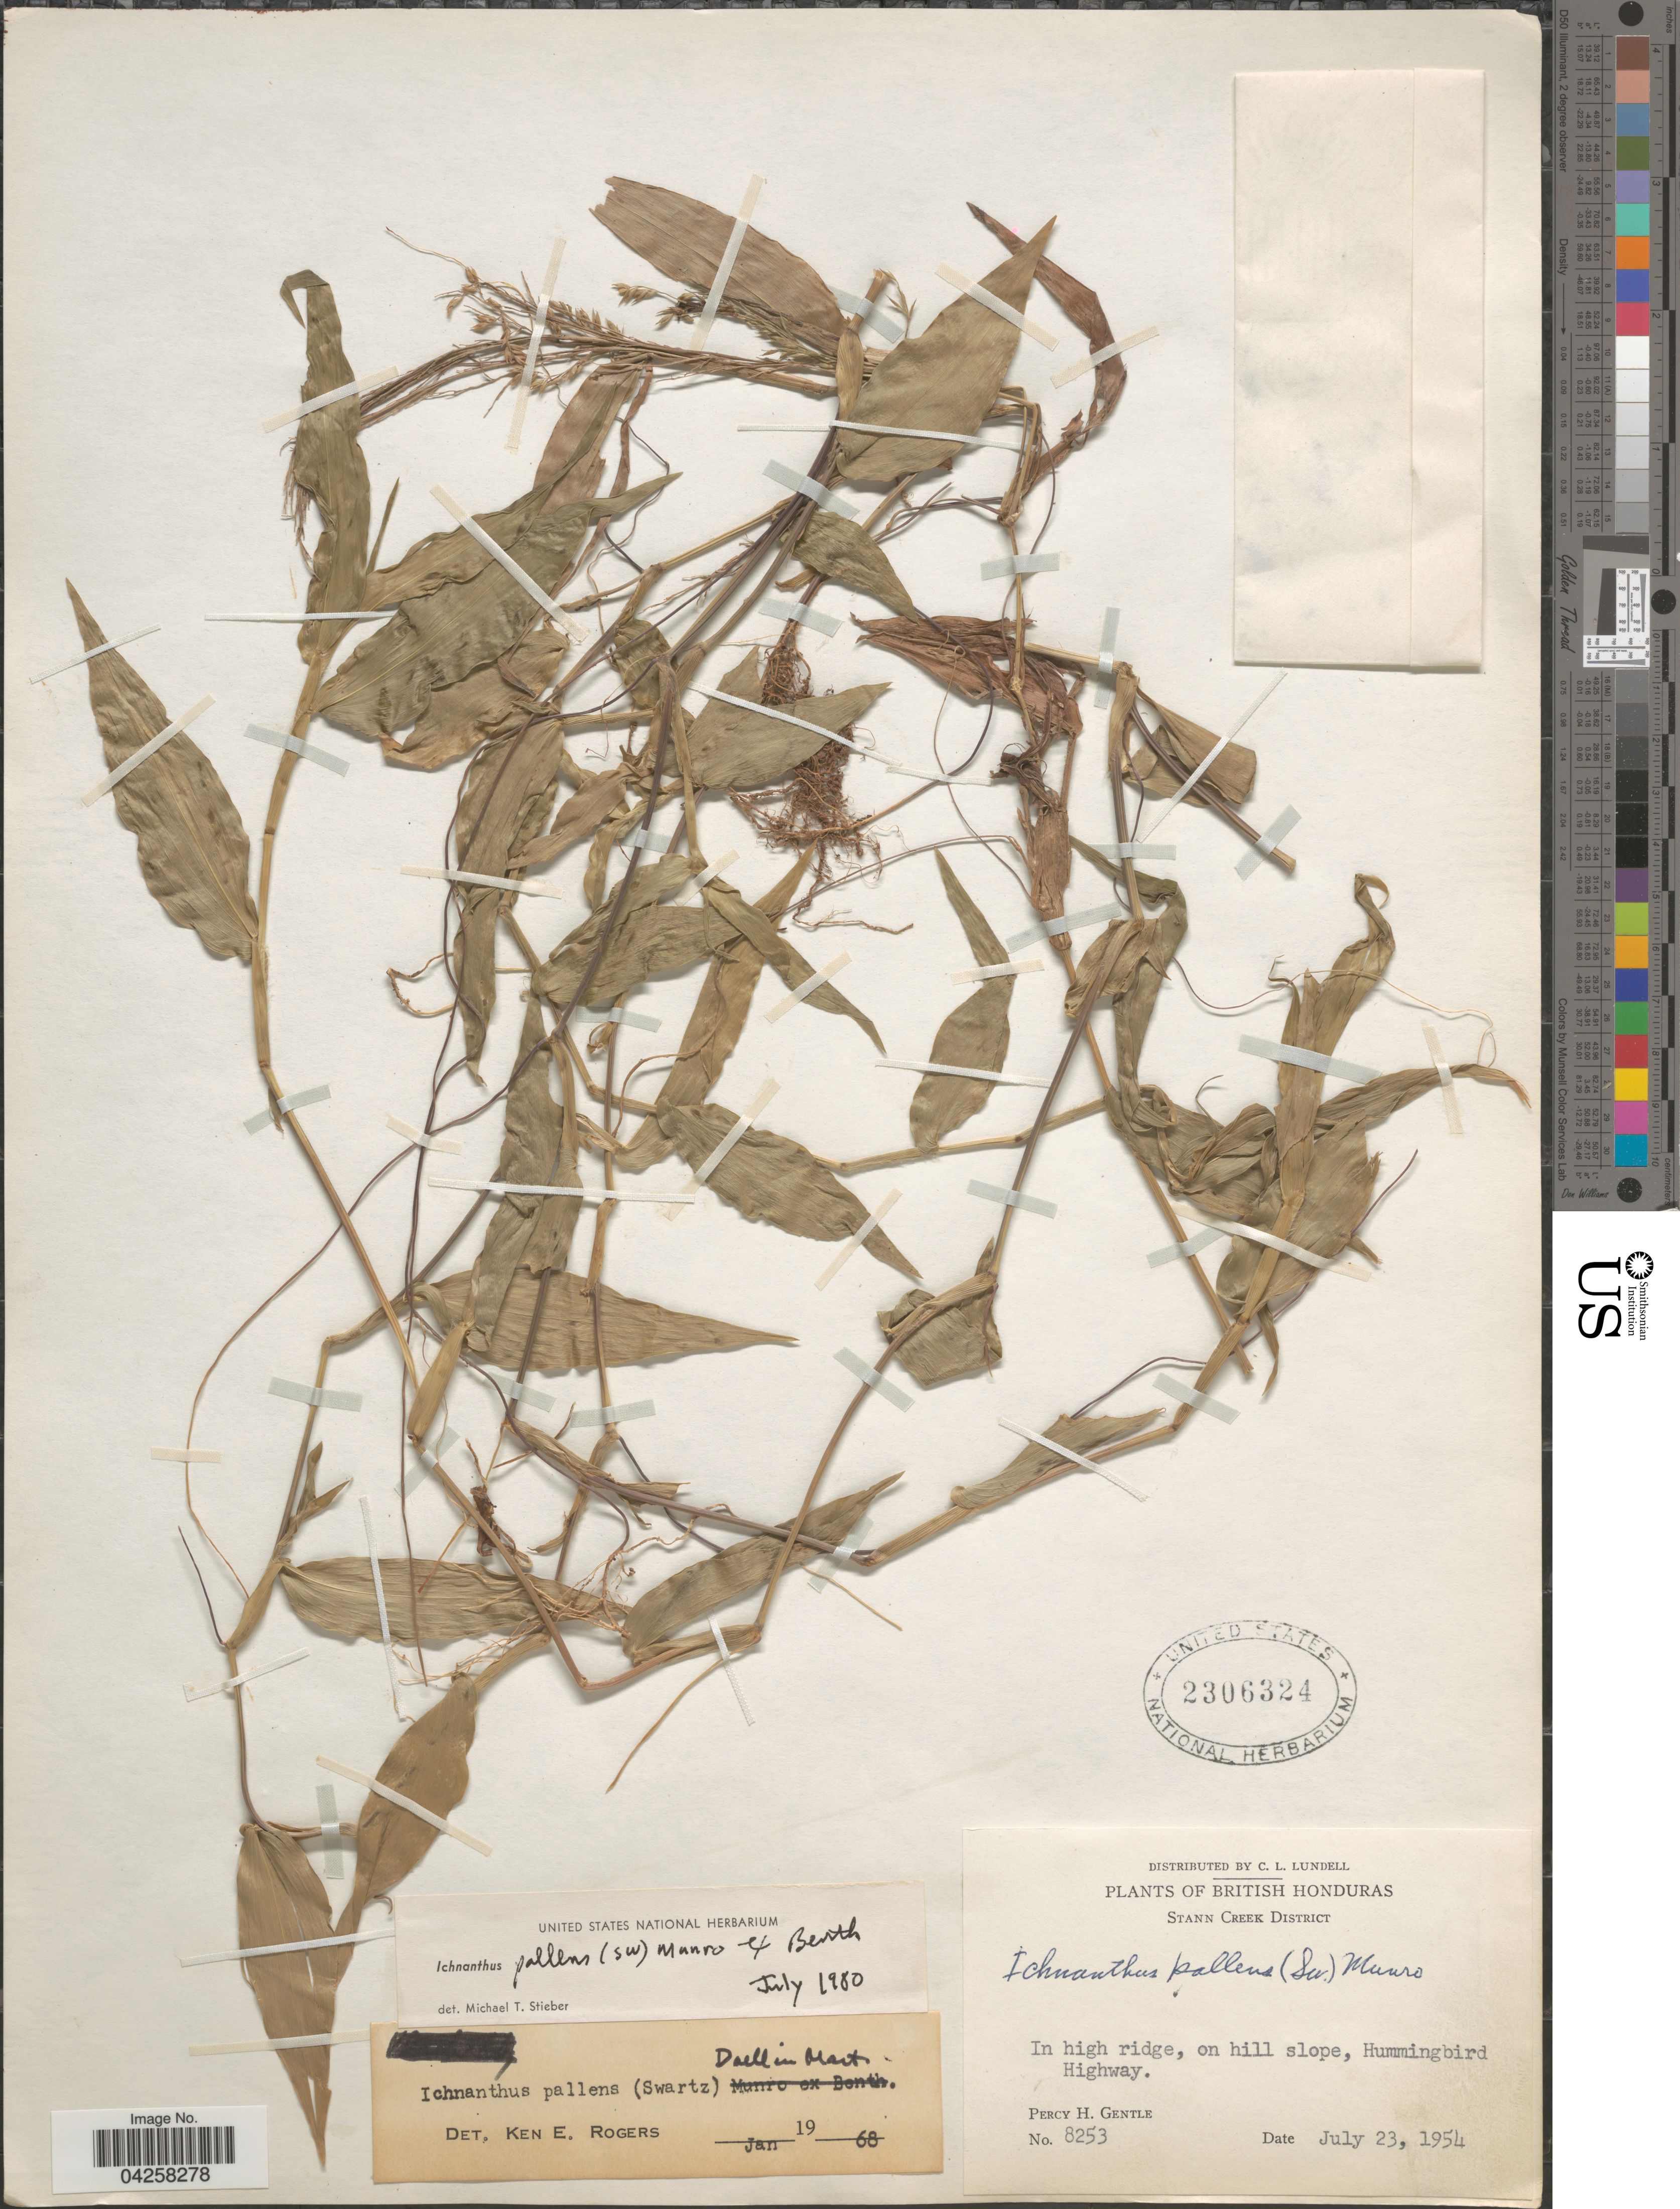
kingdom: Plantae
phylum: Tracheophyta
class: Liliopsida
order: Poales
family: Poaceae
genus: Ichnanthus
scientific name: Ichnanthus pallens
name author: (Sw.) Munro ex Benth.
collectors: P. H. Gentle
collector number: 8253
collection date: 1954-07-23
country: Belize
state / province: Stann Creek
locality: British Honduras. Stann Creek District. In high ridge, on hill slope, Hummingbird Highway.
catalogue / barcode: US 2306324